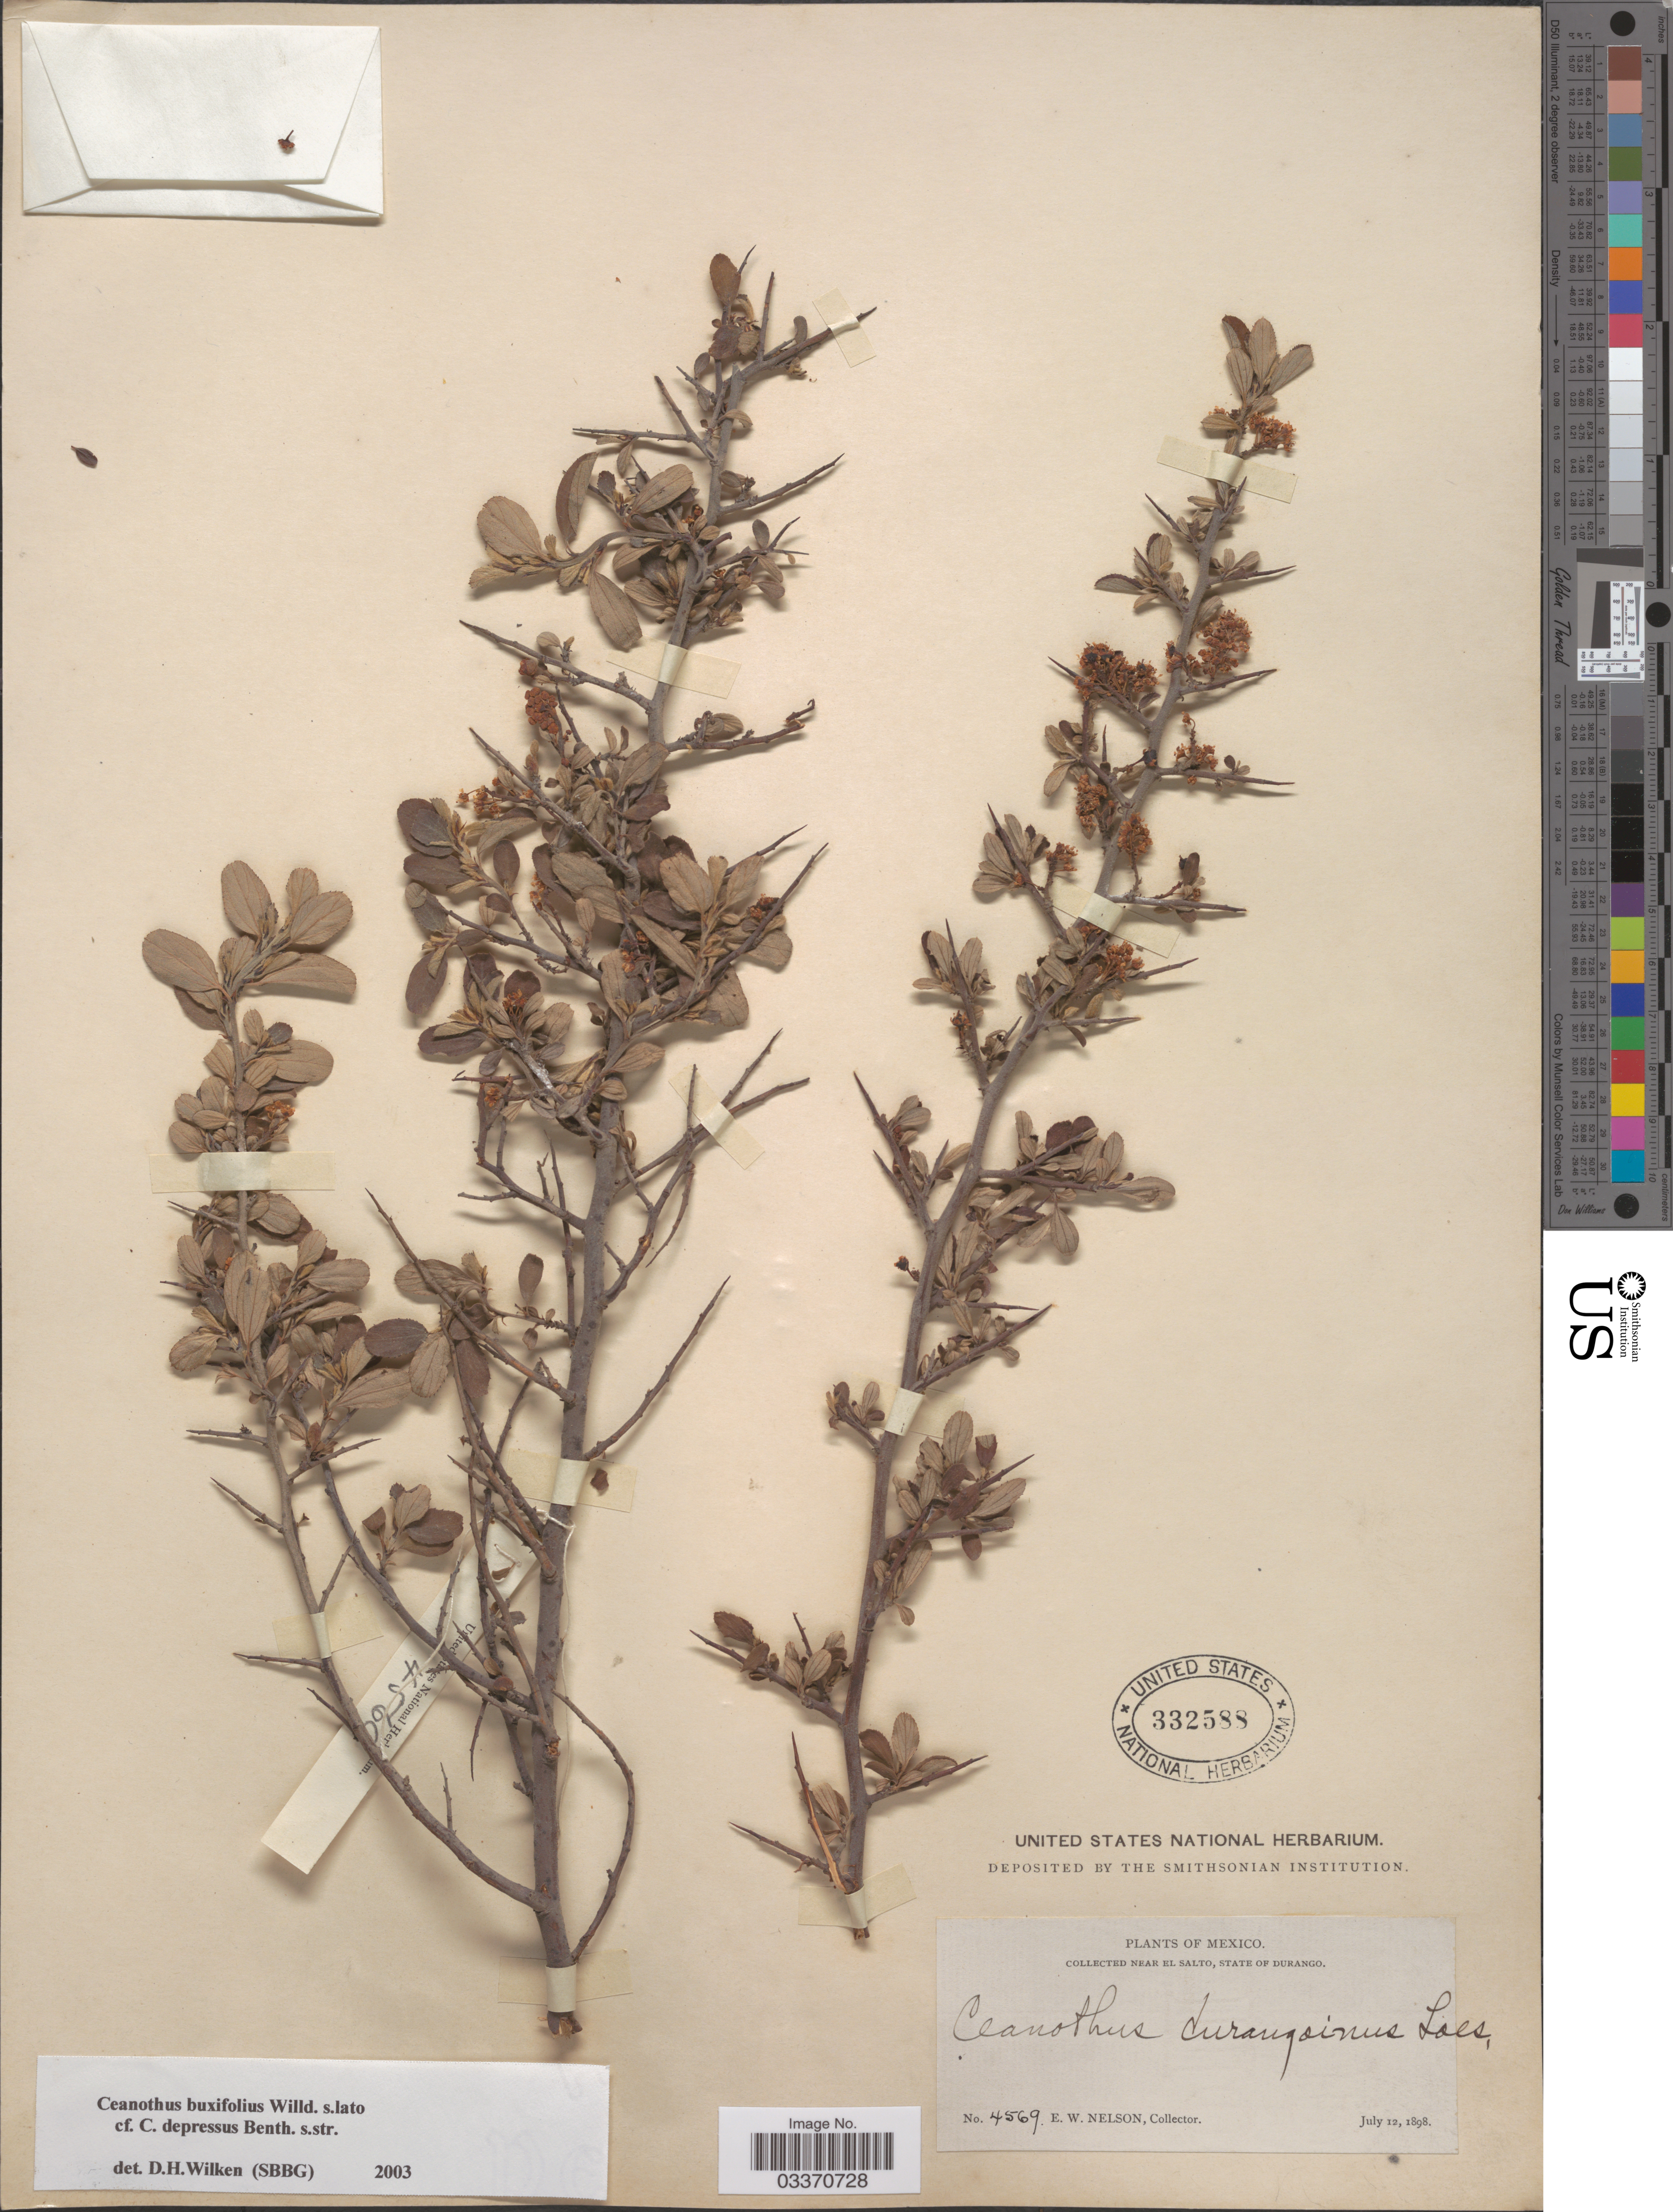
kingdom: Plantae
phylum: Tracheophyta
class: Magnoliopsida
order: Rosales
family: Rhamnaceae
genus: Ceanothus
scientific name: Ceanothus buxifolius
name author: Willd. ex Roem. & Schult.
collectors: E. W. Nelson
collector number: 4569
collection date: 1898-07-12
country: Mexico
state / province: Durango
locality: Near El Salto.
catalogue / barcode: US 332588